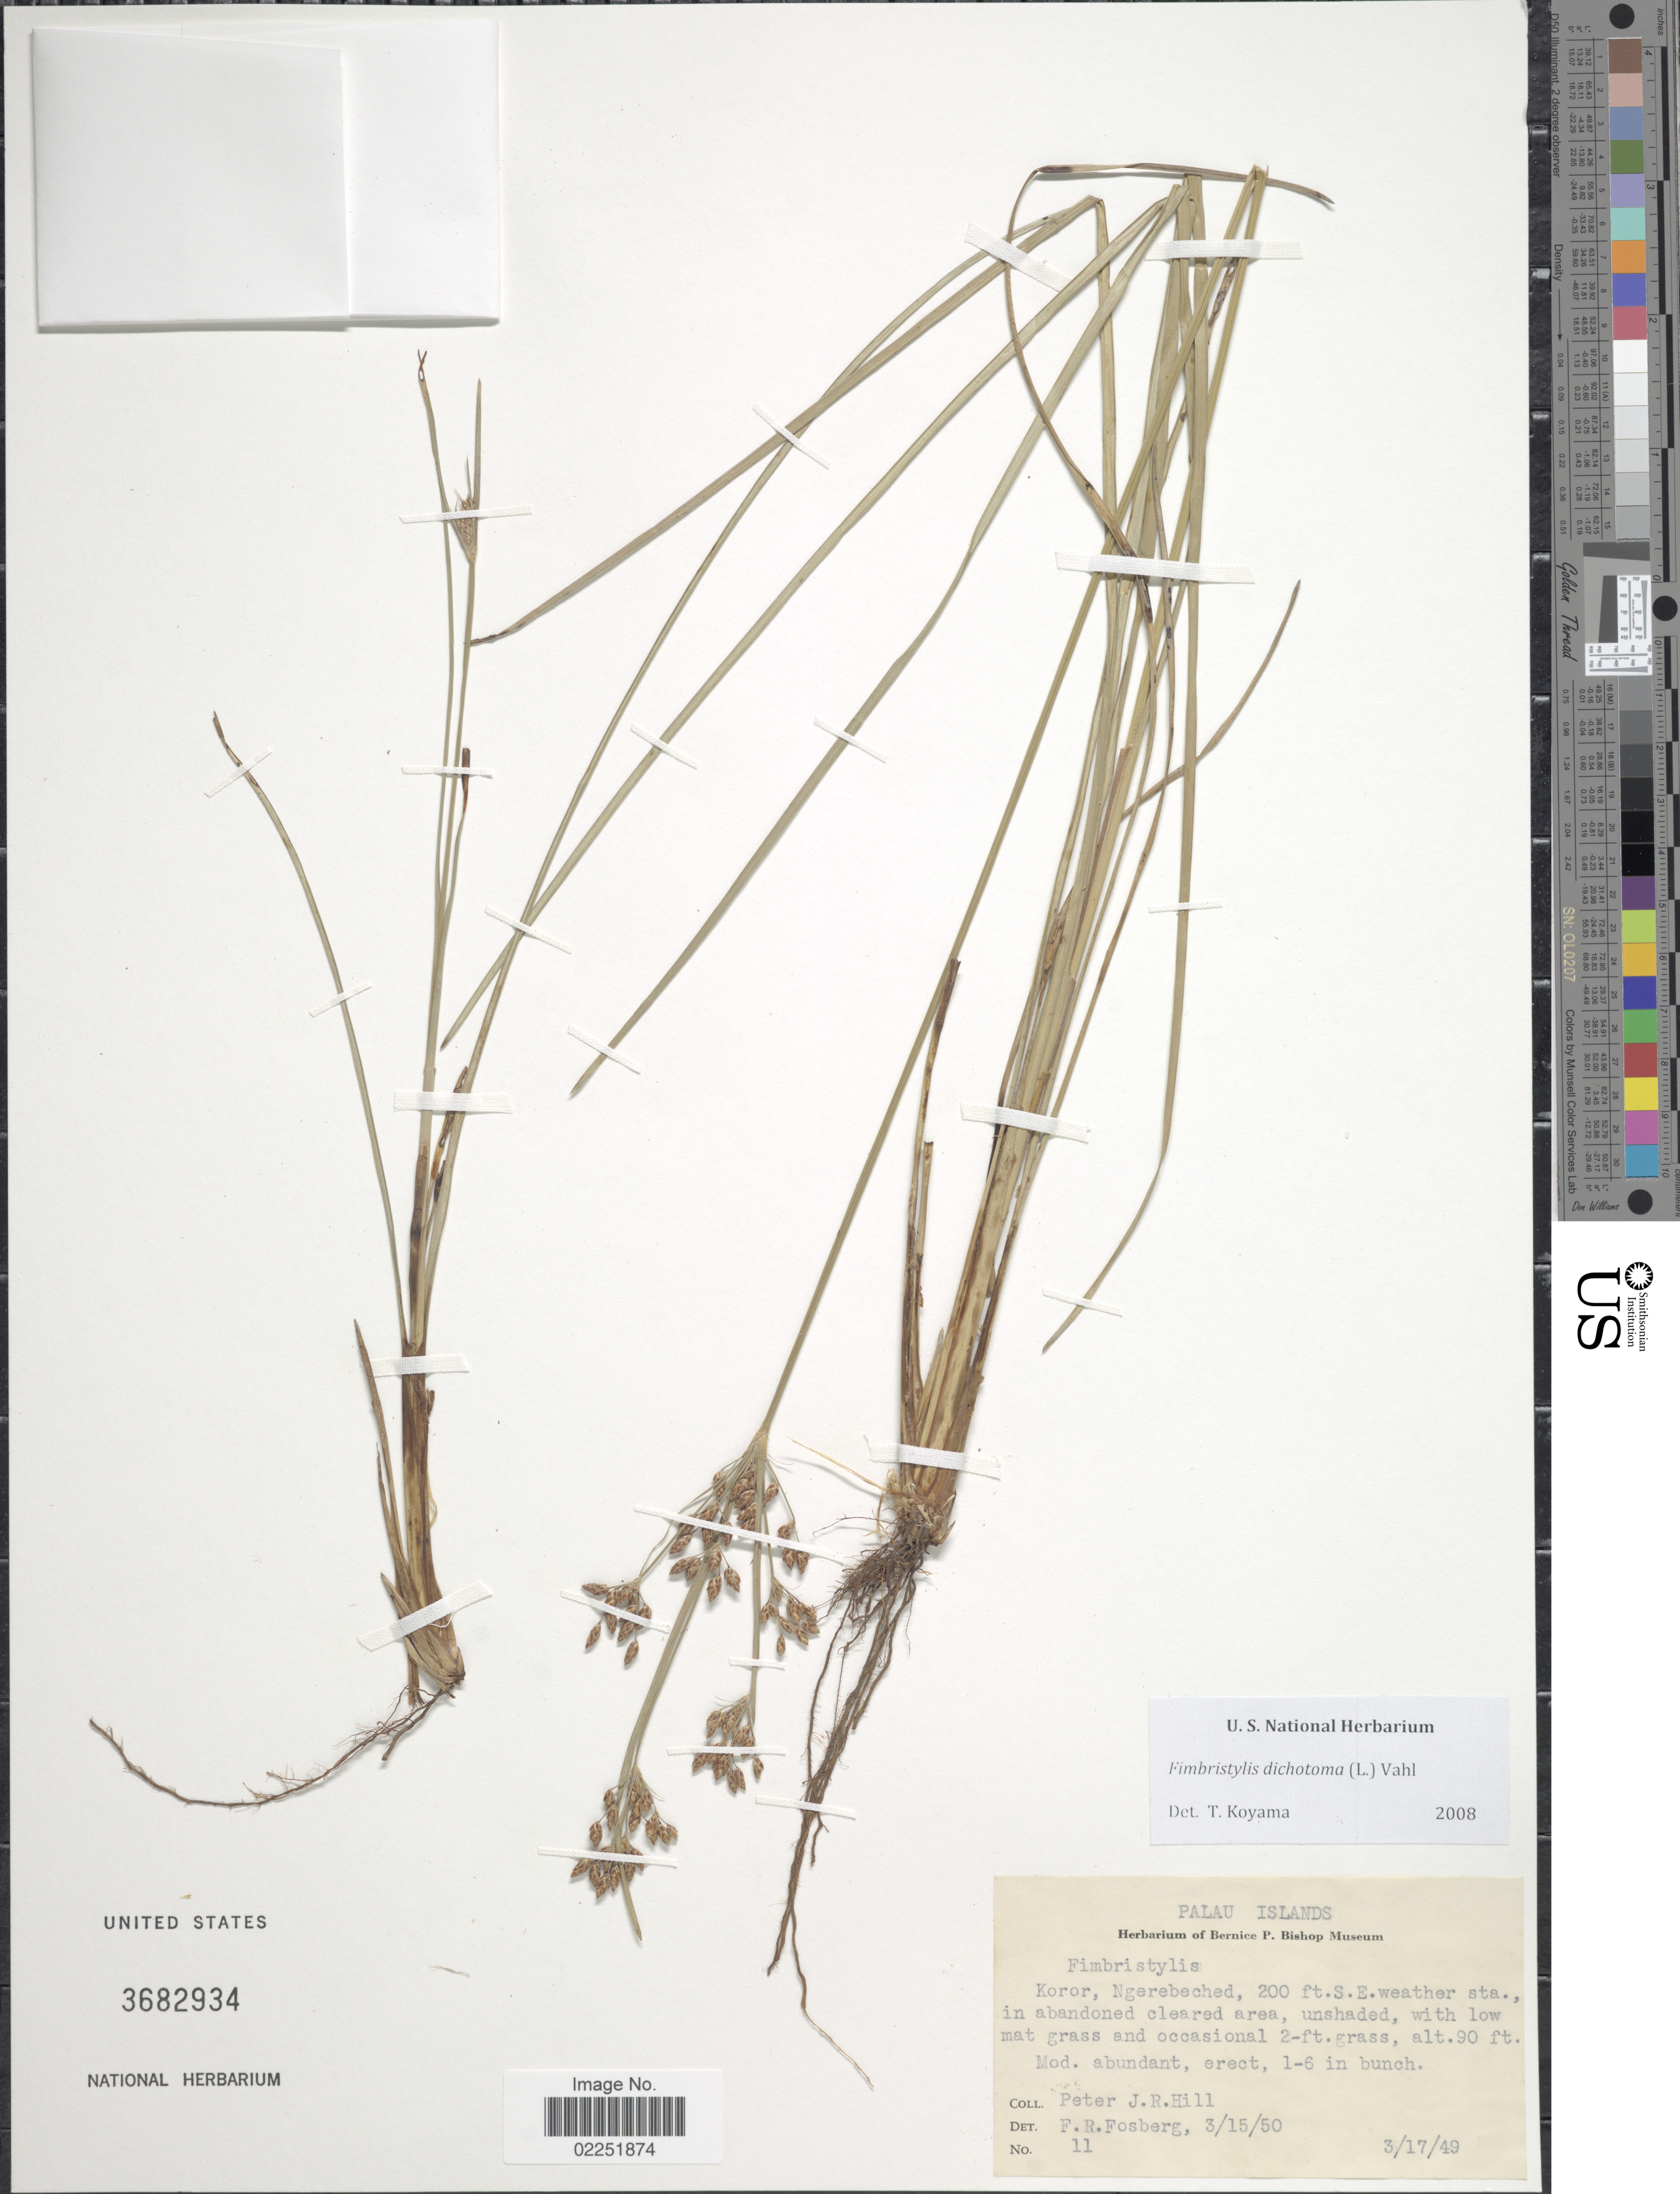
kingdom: Plantae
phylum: Tracheophyta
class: Liliopsida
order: Poales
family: Cyperaceae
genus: Fimbristylis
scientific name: Fimbristylis dichotoma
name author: (L.) Vahl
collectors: P. J. R. Hill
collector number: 11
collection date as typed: Transcribed d/m/y: 17/3/49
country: Palau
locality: Palau Islands. koror, Ngerebeched, 200 ft. S. E. weather sta., in abandoned cleared area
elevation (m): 27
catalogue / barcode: US 3682934